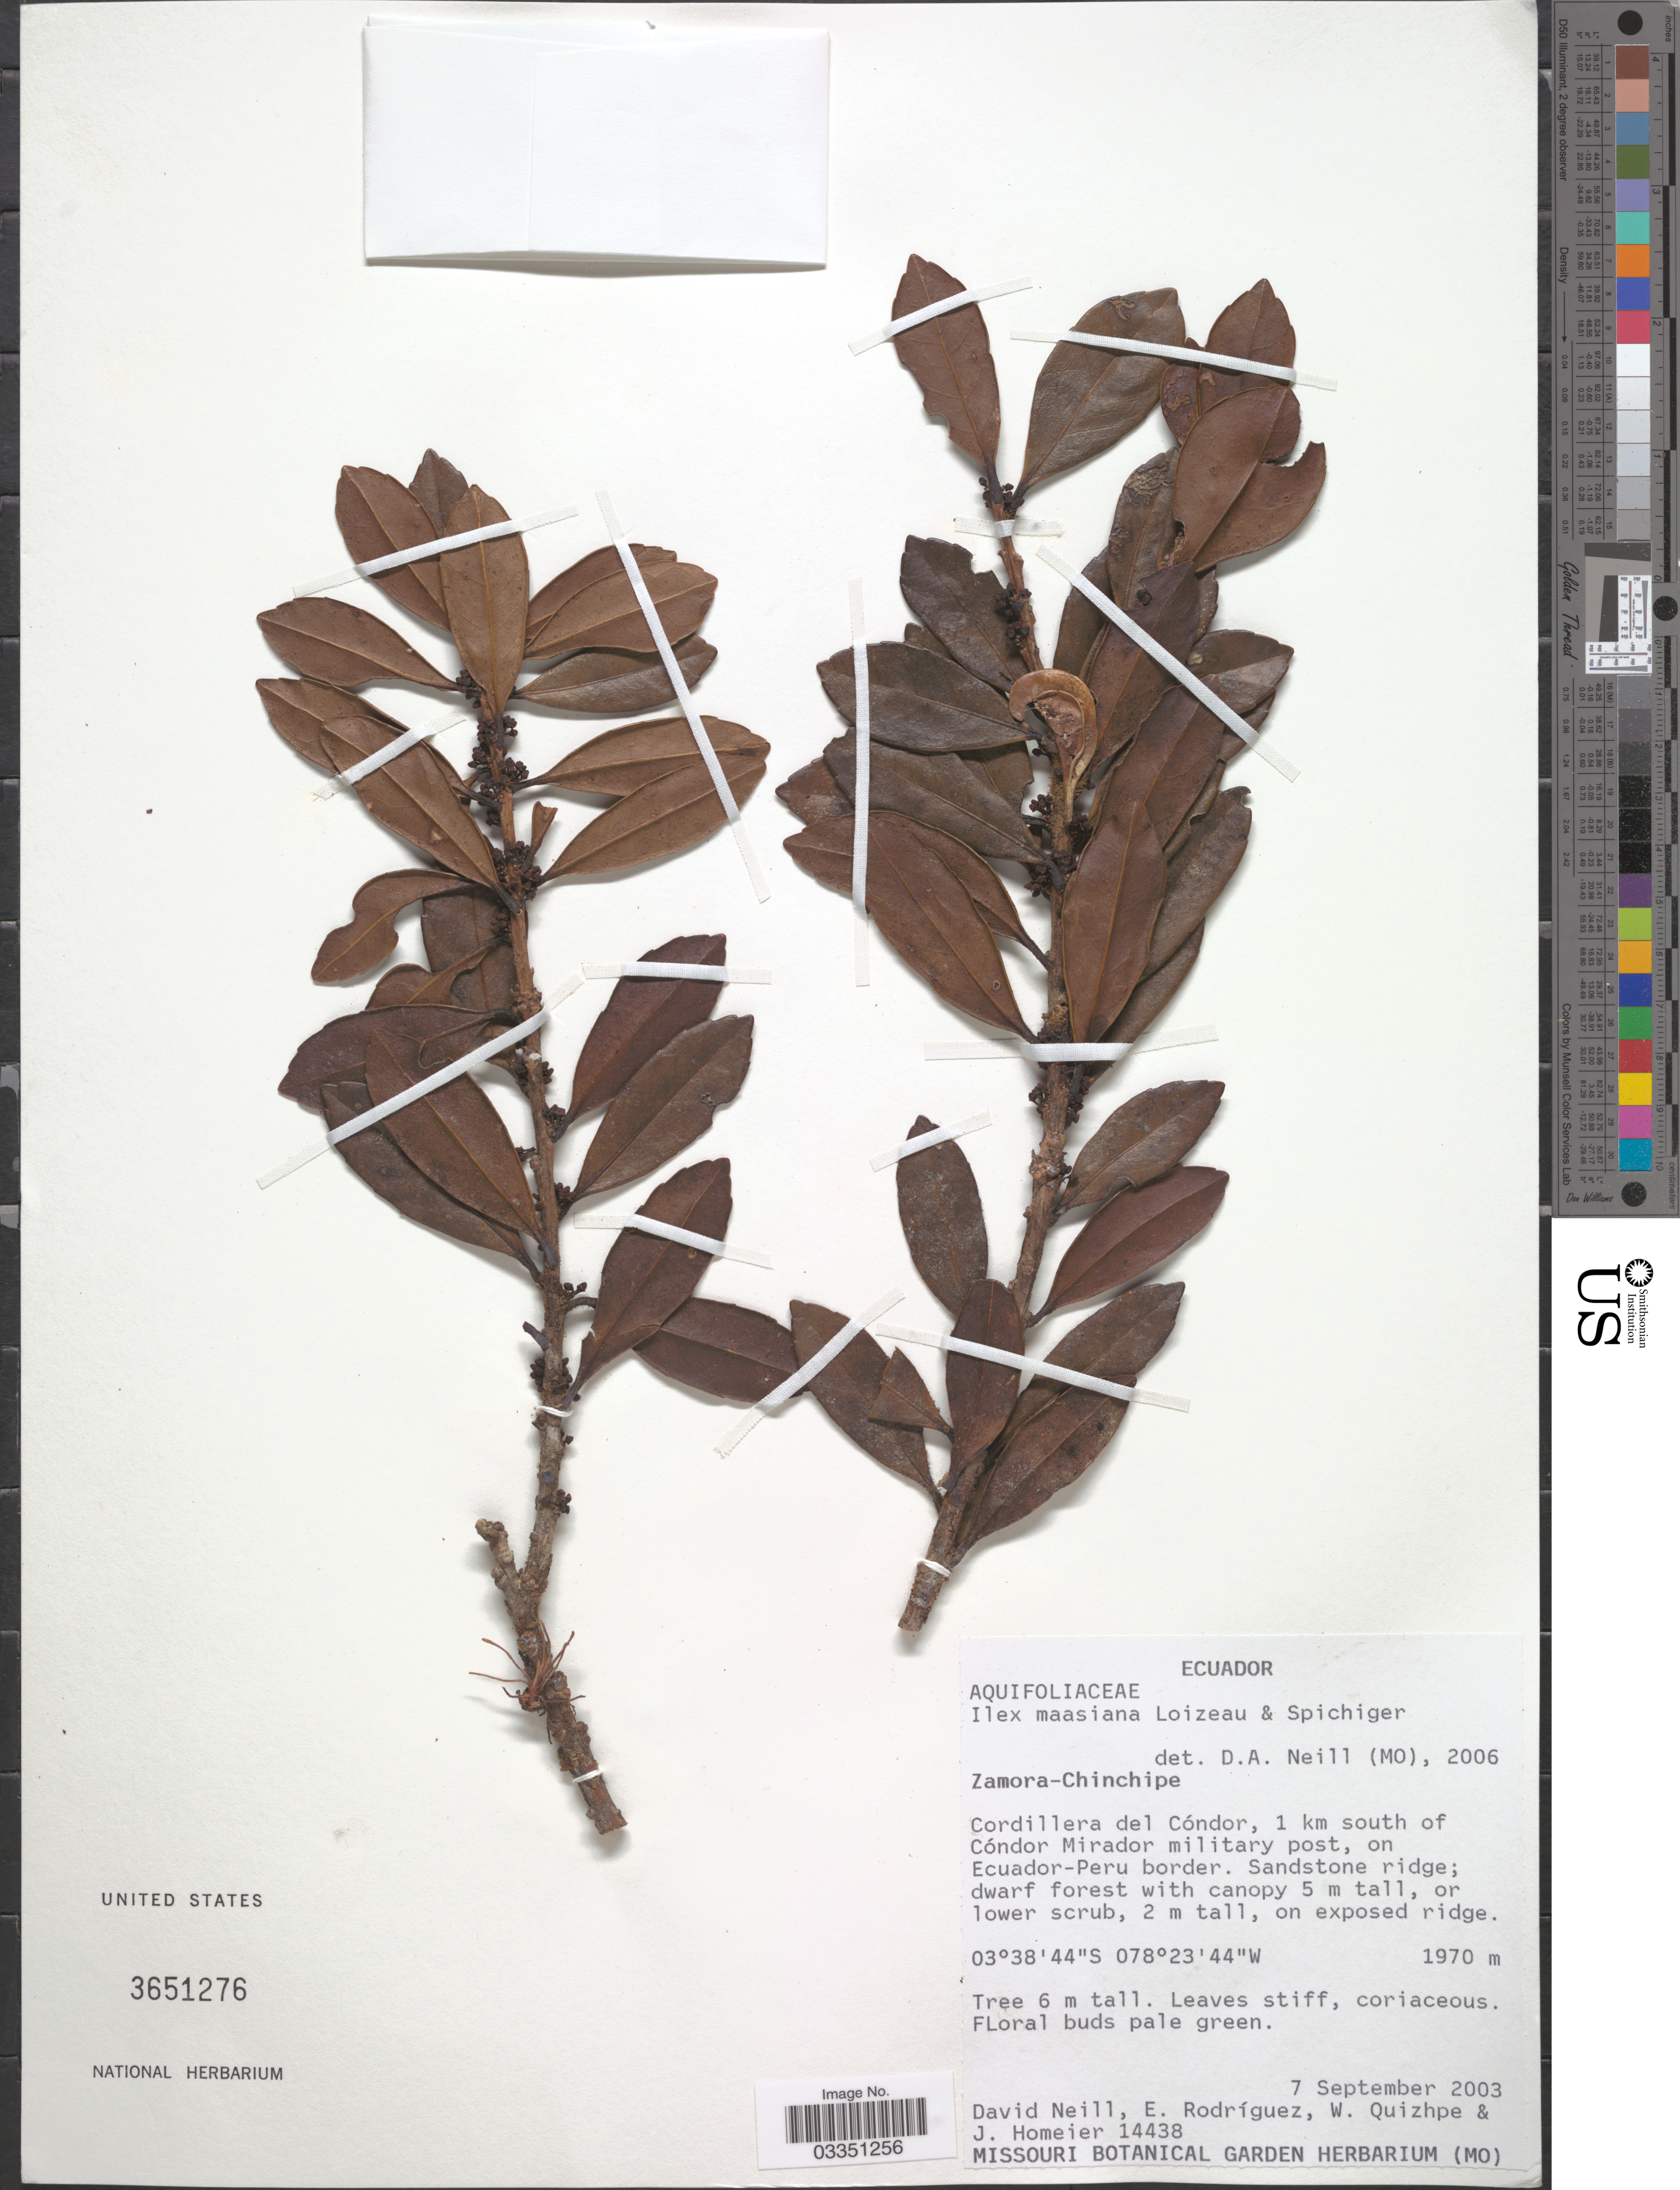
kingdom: Plantae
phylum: Tracheophyta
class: Magnoliopsida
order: Aquifoliales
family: Aquifoliaceae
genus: Ilex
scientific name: Ilex maasiana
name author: Loizeau & Spichiger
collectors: D. Neill, E. Rodriguez, W. Quizhpe & J. Homeier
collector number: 14438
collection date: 2003-09-07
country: Ecuador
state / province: Zamora-Chinchipe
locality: Cordillera del Cóndor, 1 km south of Cóndor Mirador military post, on Ecuador-Peru border.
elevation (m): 1970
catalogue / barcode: US 3651276